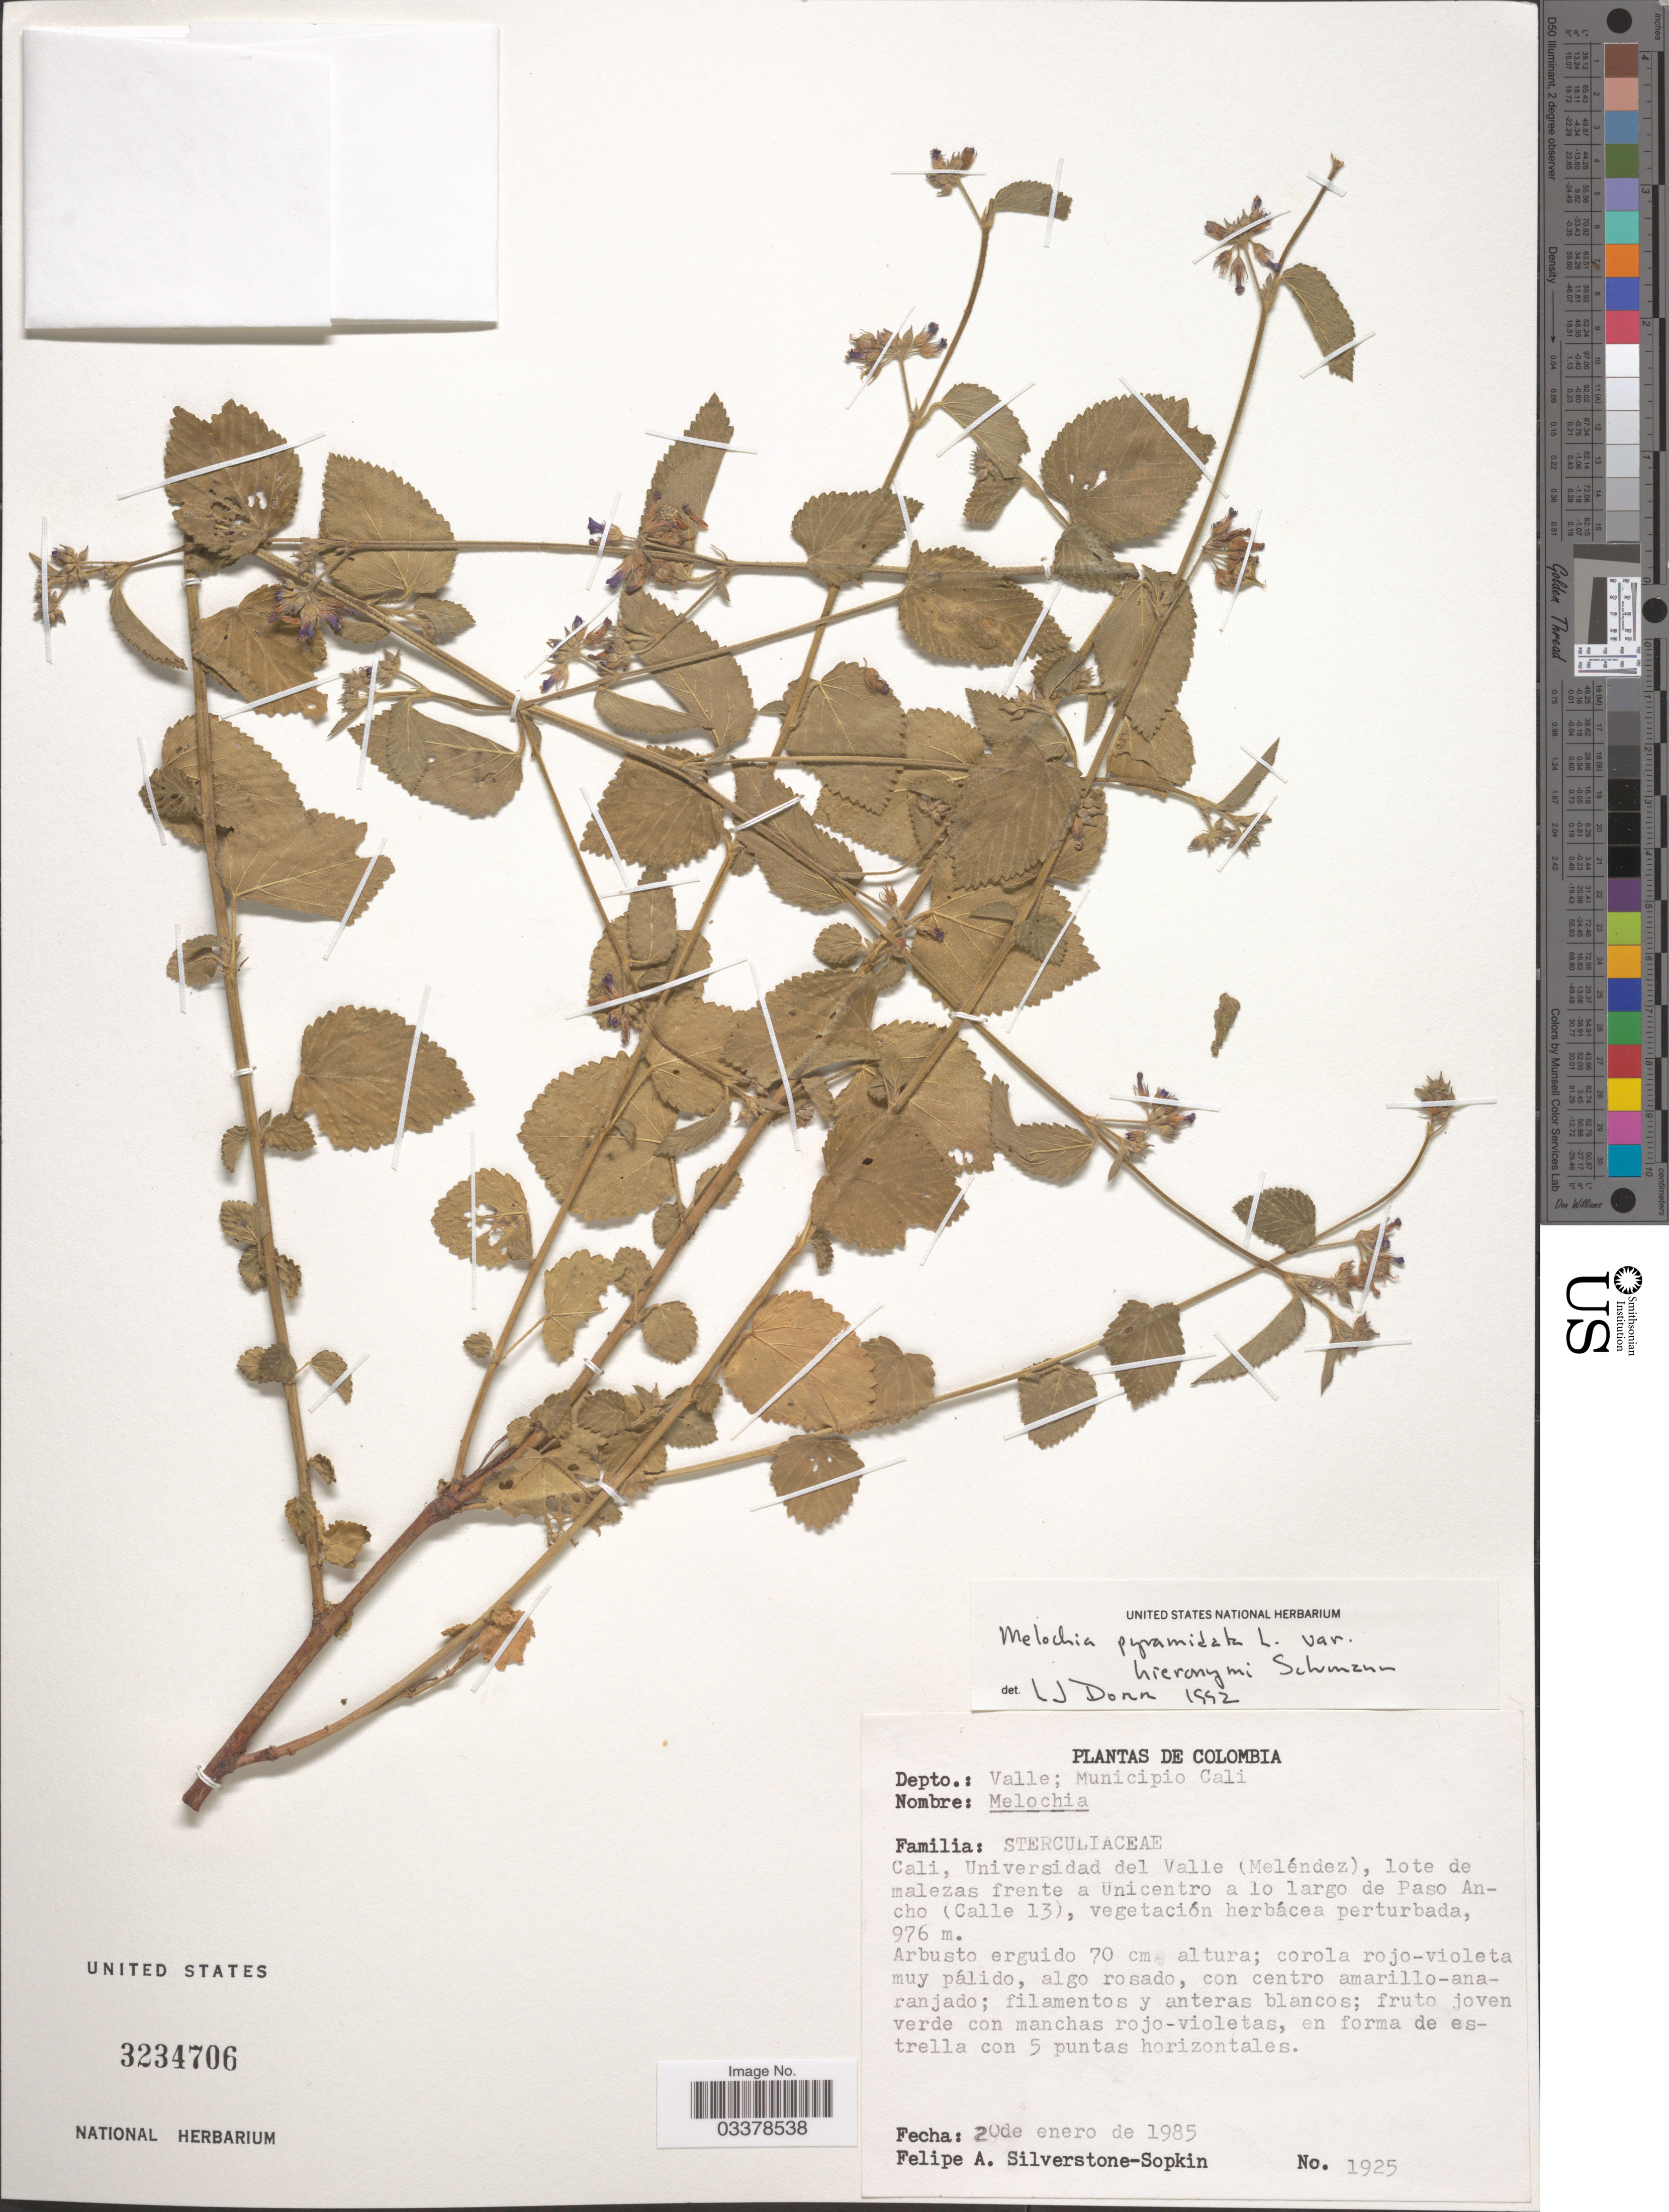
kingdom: Plantae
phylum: Tracheophyta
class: Magnoliopsida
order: Malvales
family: Malvaceae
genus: Melochia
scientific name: Melochia pyramidata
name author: L.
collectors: F. Silverstone-Sopkin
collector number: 1925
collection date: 1985-01-20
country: Colombia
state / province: Valle del Cauca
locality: Depto.: Valle; Municipio Cali. Cali, Universidad del Valle (Meléndez), lote de malezas frente a Unicentro a lo largo de Paso Ancho (Calle 13).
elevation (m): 976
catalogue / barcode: US 3234706